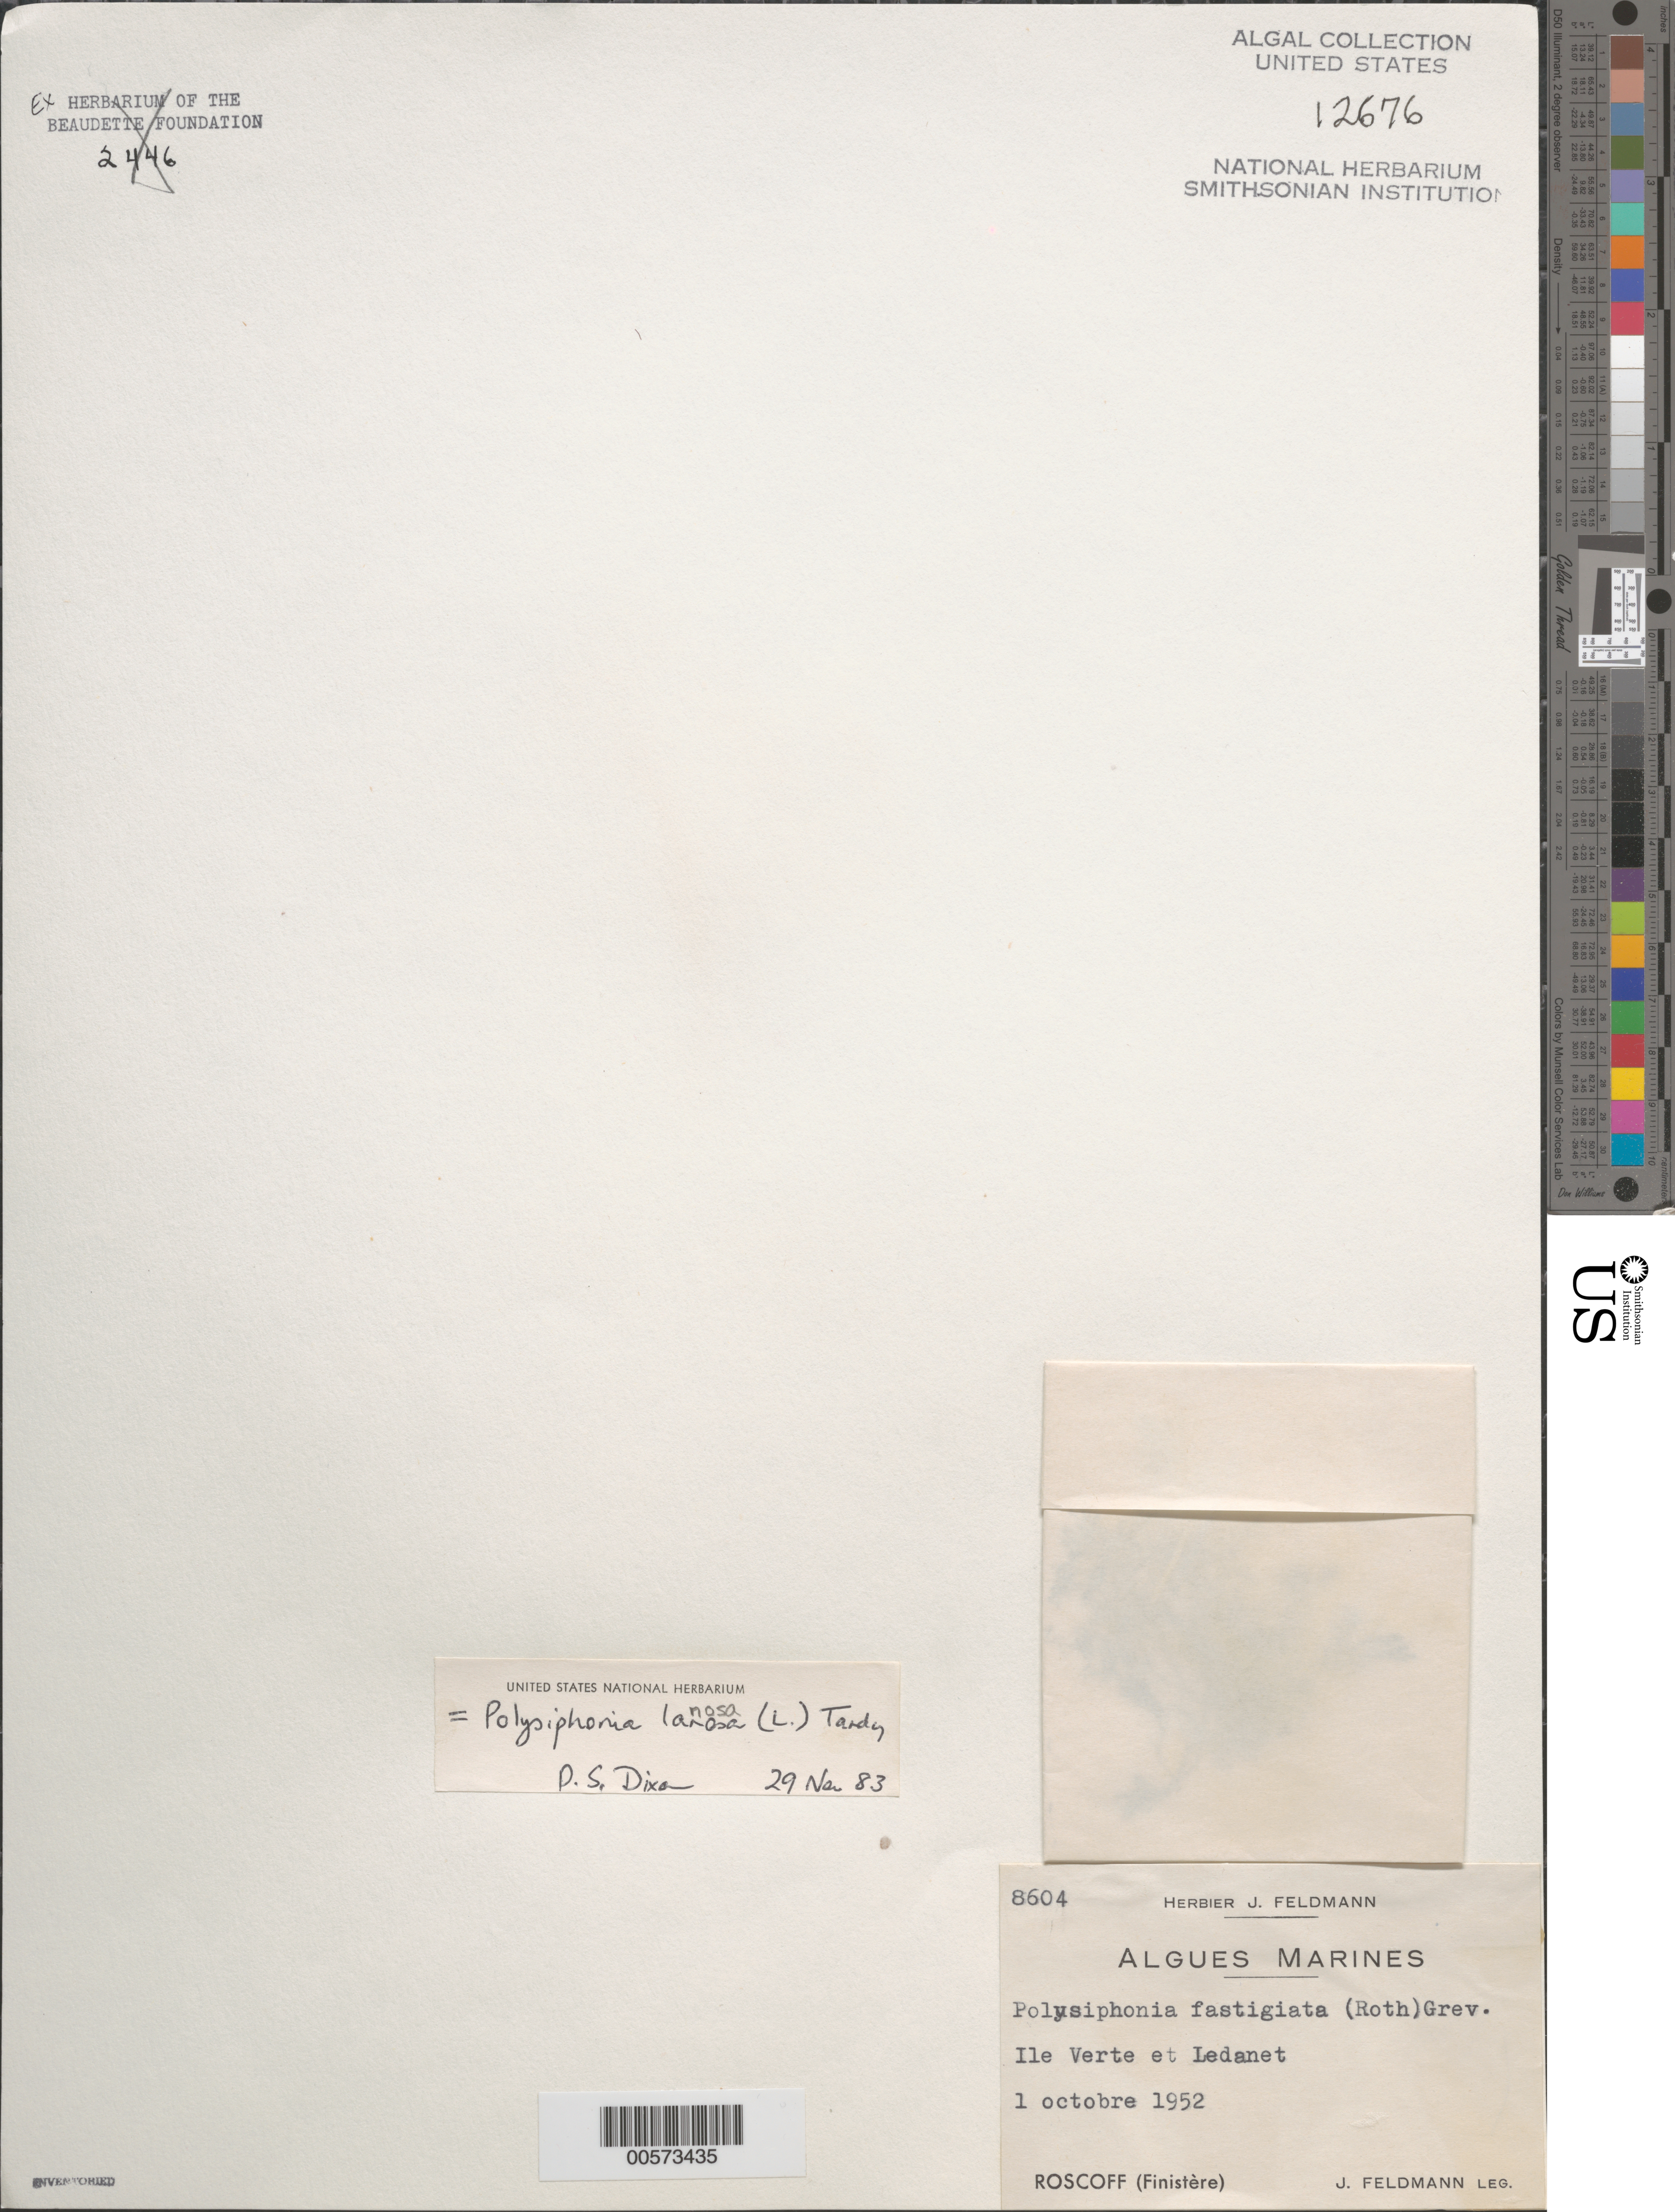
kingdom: Plantae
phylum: Rhodophyta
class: Florideophyceae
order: Ceramiales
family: Rhodomelaceae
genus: Vertebrata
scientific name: Vertebrata lanosa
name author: (L.) T.A. Chr.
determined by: Algae name updating Project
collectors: J. Feldmann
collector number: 8604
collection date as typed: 01 Oct 1952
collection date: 1952-10-01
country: France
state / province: Bretagne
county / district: Finistère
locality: Ile verte and ledanet, near roscoff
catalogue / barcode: US 12676